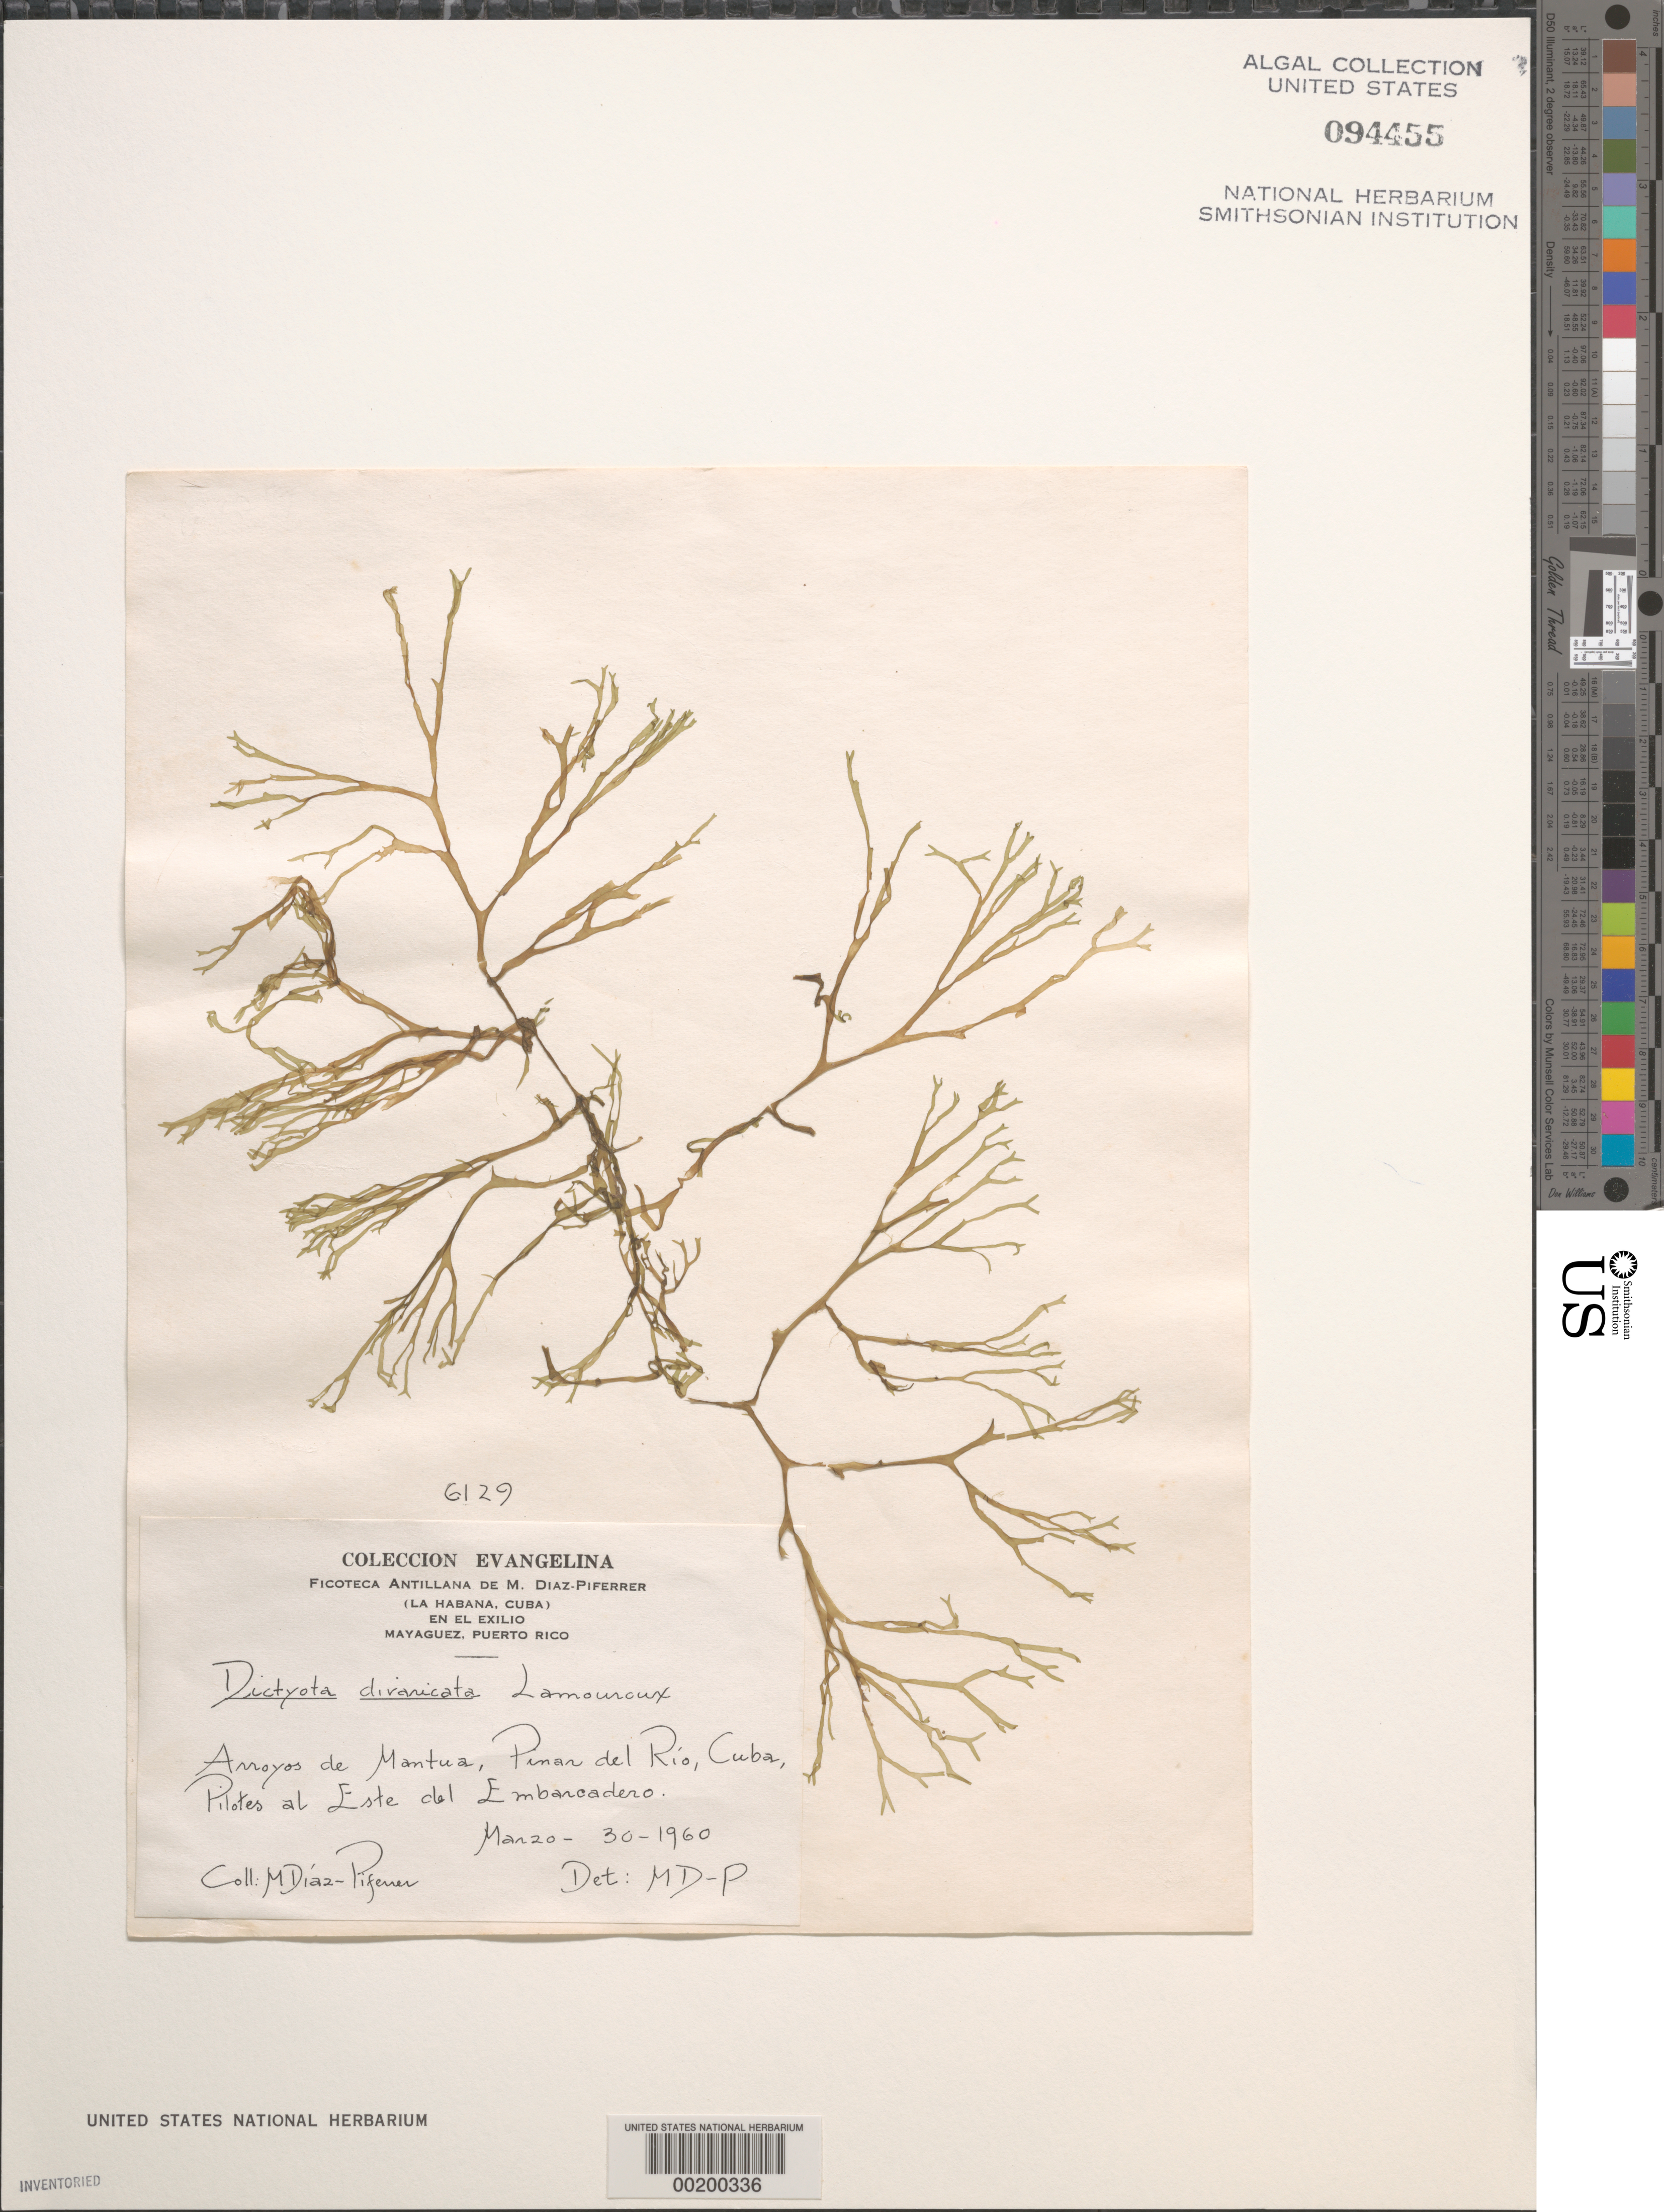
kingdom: Chromista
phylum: Ochrophyta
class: Phaeophyceae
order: Dictyotales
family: Dictyotaceae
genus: Dictyota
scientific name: Dictyota divaricata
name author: J.V.Lamouroux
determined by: Diaz-Piferrer, M.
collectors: M. Diaz-Piferrer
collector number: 6129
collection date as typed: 30 Mar 1960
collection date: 1960-03-30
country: Cuba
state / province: Pinar del Río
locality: Embarcadero, arroyos de mantua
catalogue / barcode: US 94455